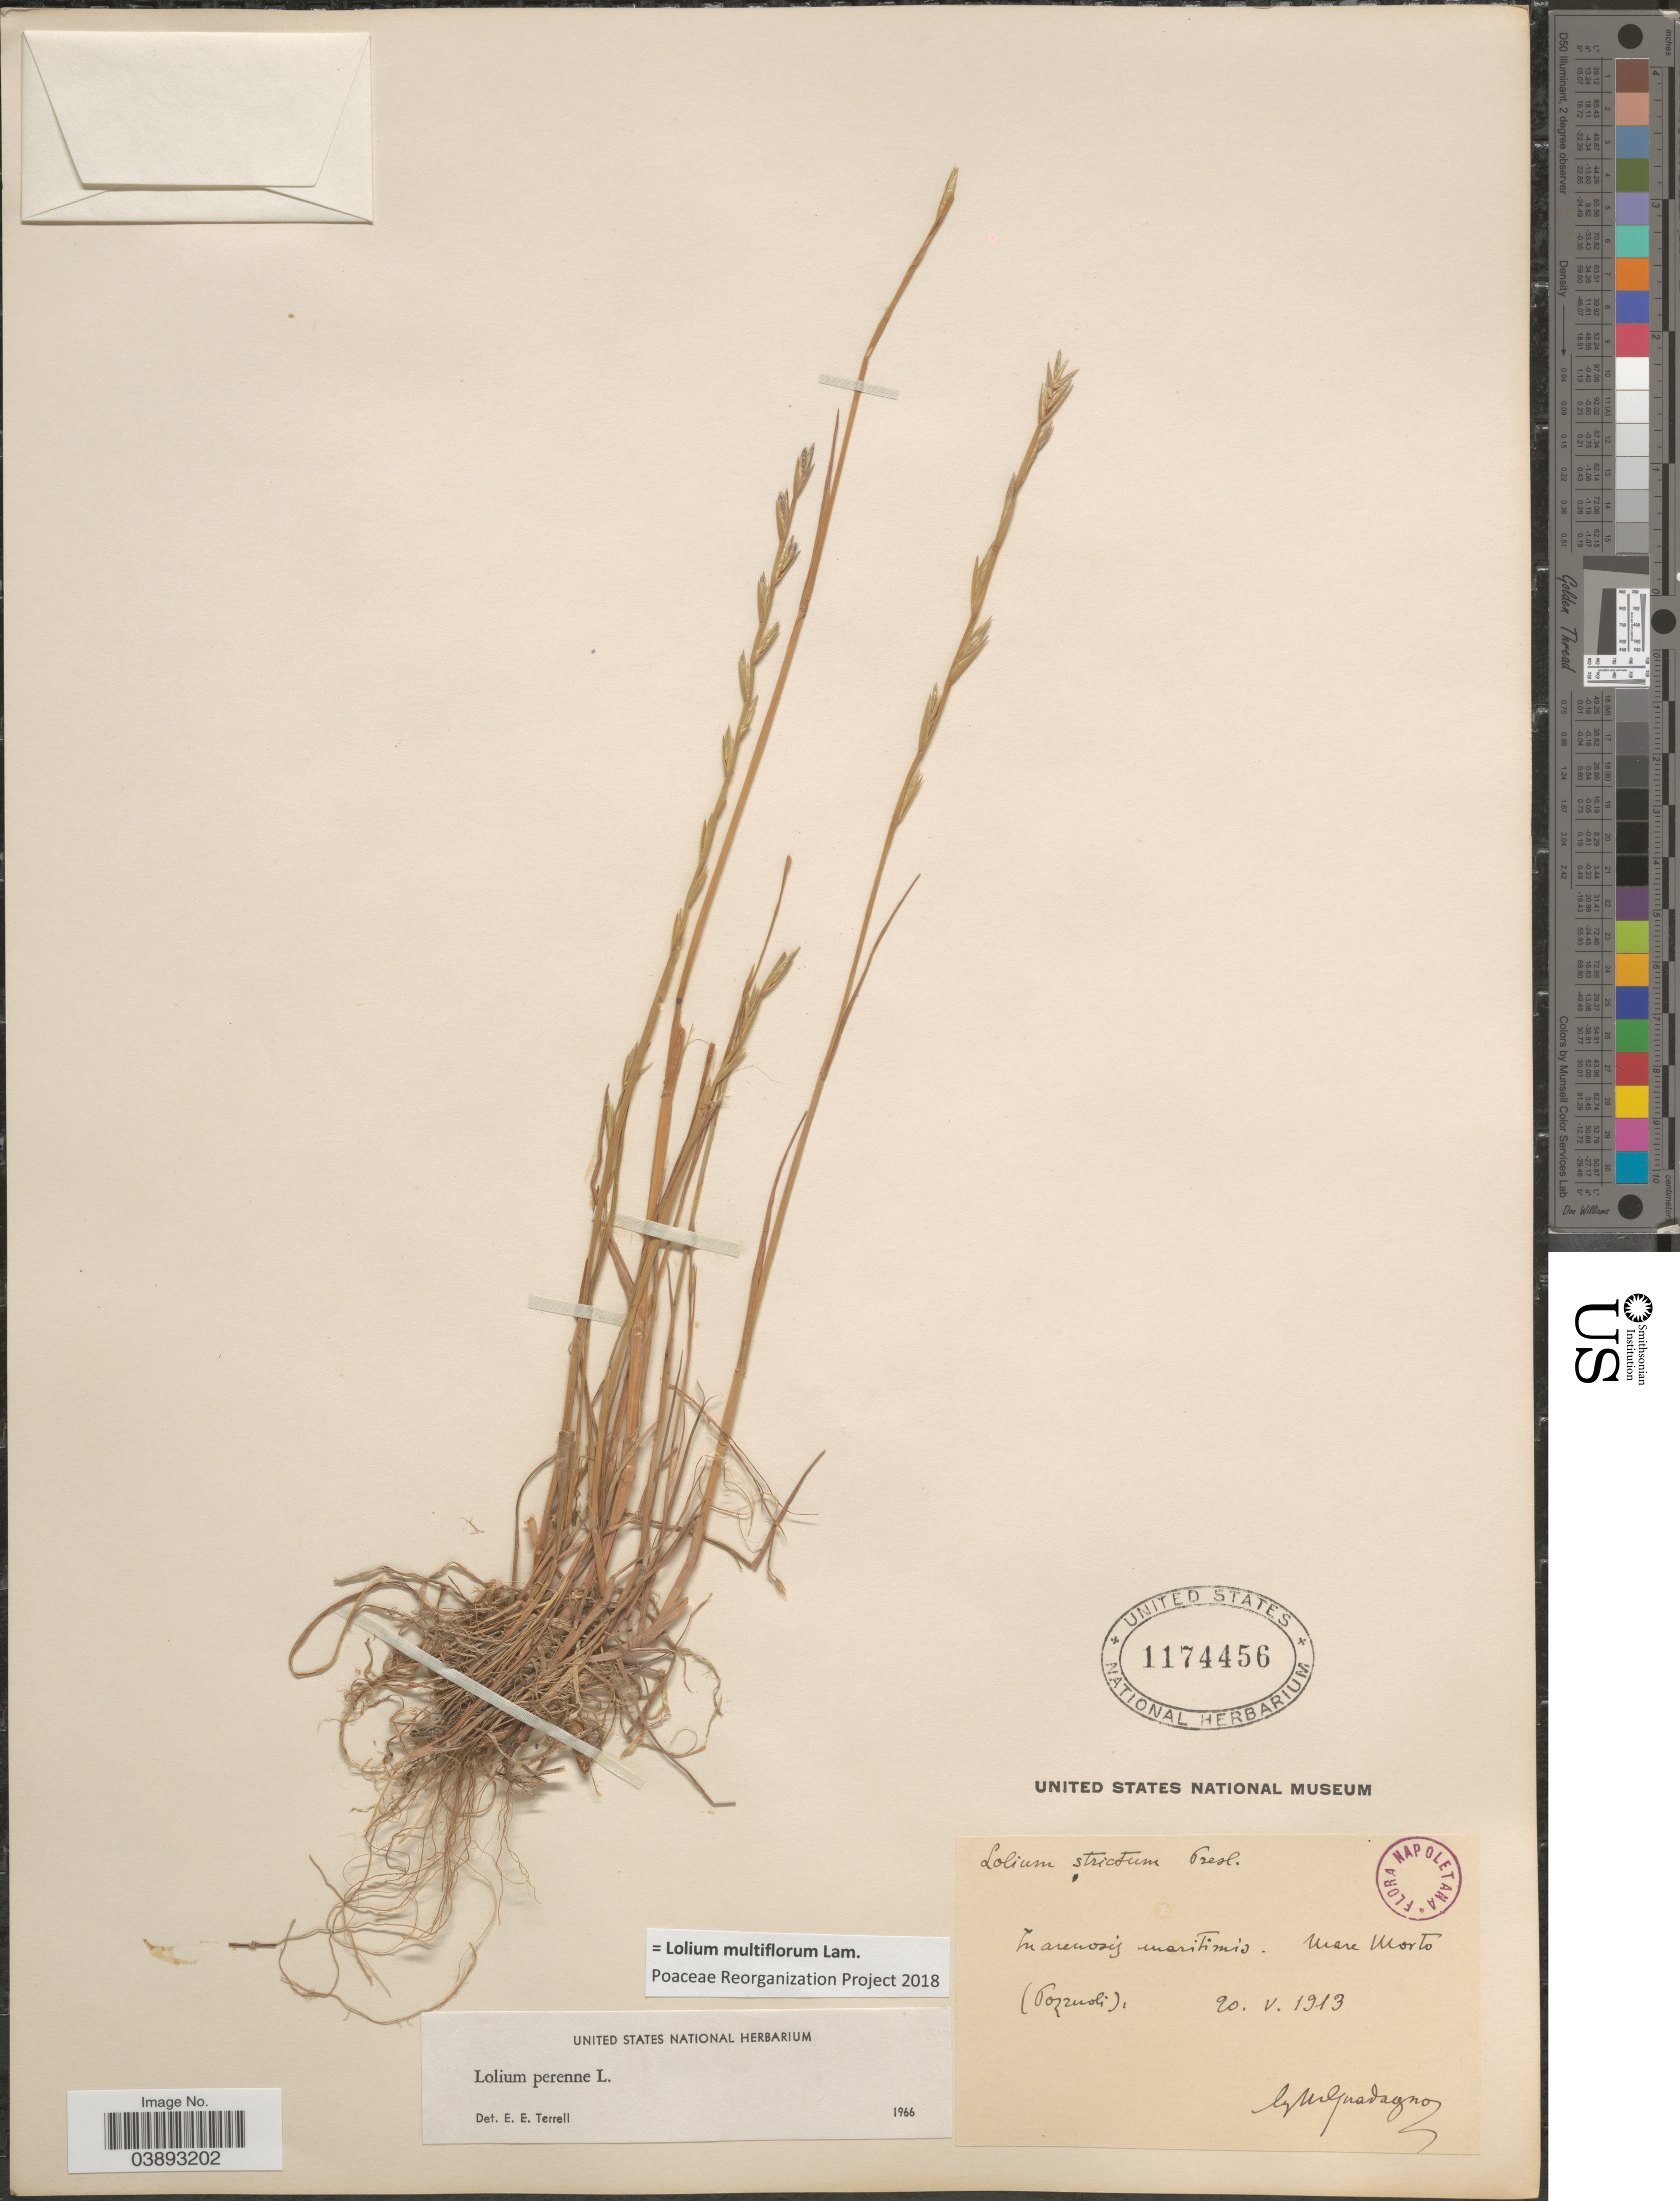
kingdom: Plantae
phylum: Tracheophyta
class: Liliopsida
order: Poales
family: Poaceae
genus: Lolium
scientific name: Lolium multiflorum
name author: Lam.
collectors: M. Guadagno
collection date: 1913-05-20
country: Italy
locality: In arenosis maritimia. Mare Morto. (Pozzuoli).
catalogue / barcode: US 1174456